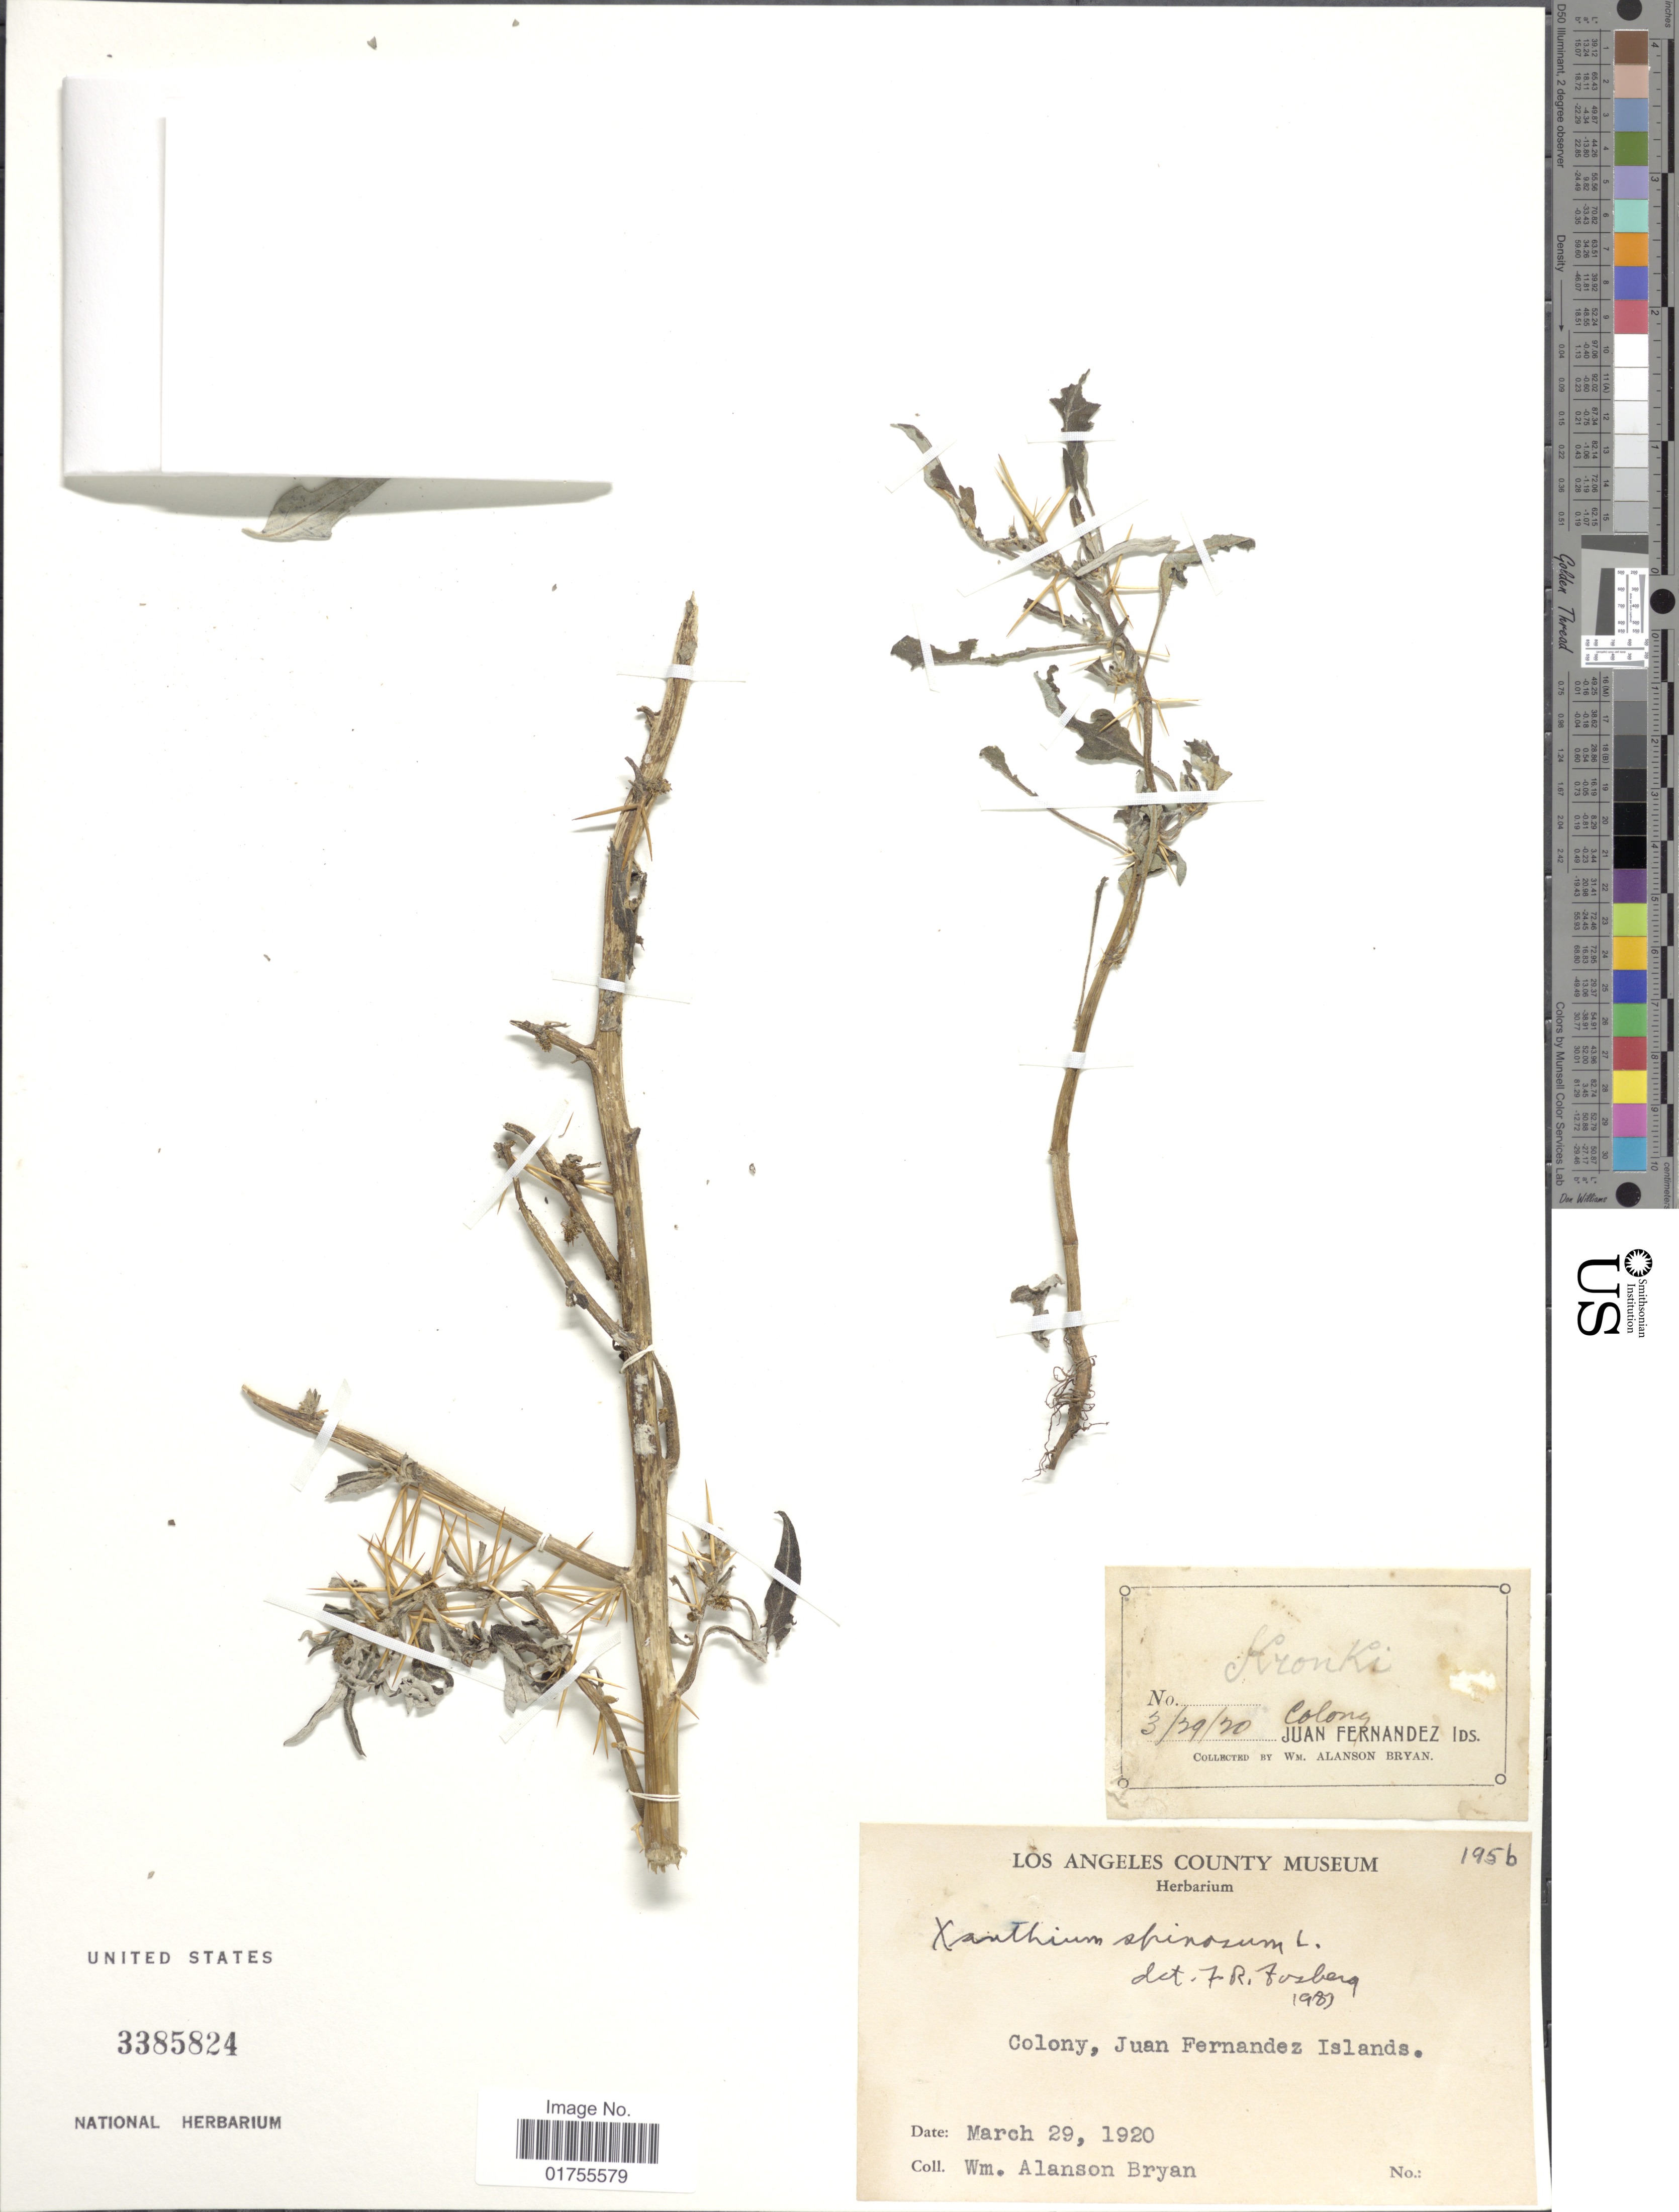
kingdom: Plantae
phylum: Tracheophyta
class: Magnoliopsida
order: Asterales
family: Asteraceae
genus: Xanthium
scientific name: Xanthium spinosum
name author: L.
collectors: W. Bryan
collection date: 1920-03-29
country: Chile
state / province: Valparaíso (V)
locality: Colony, Juan Fernandez Island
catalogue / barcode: US 3385824